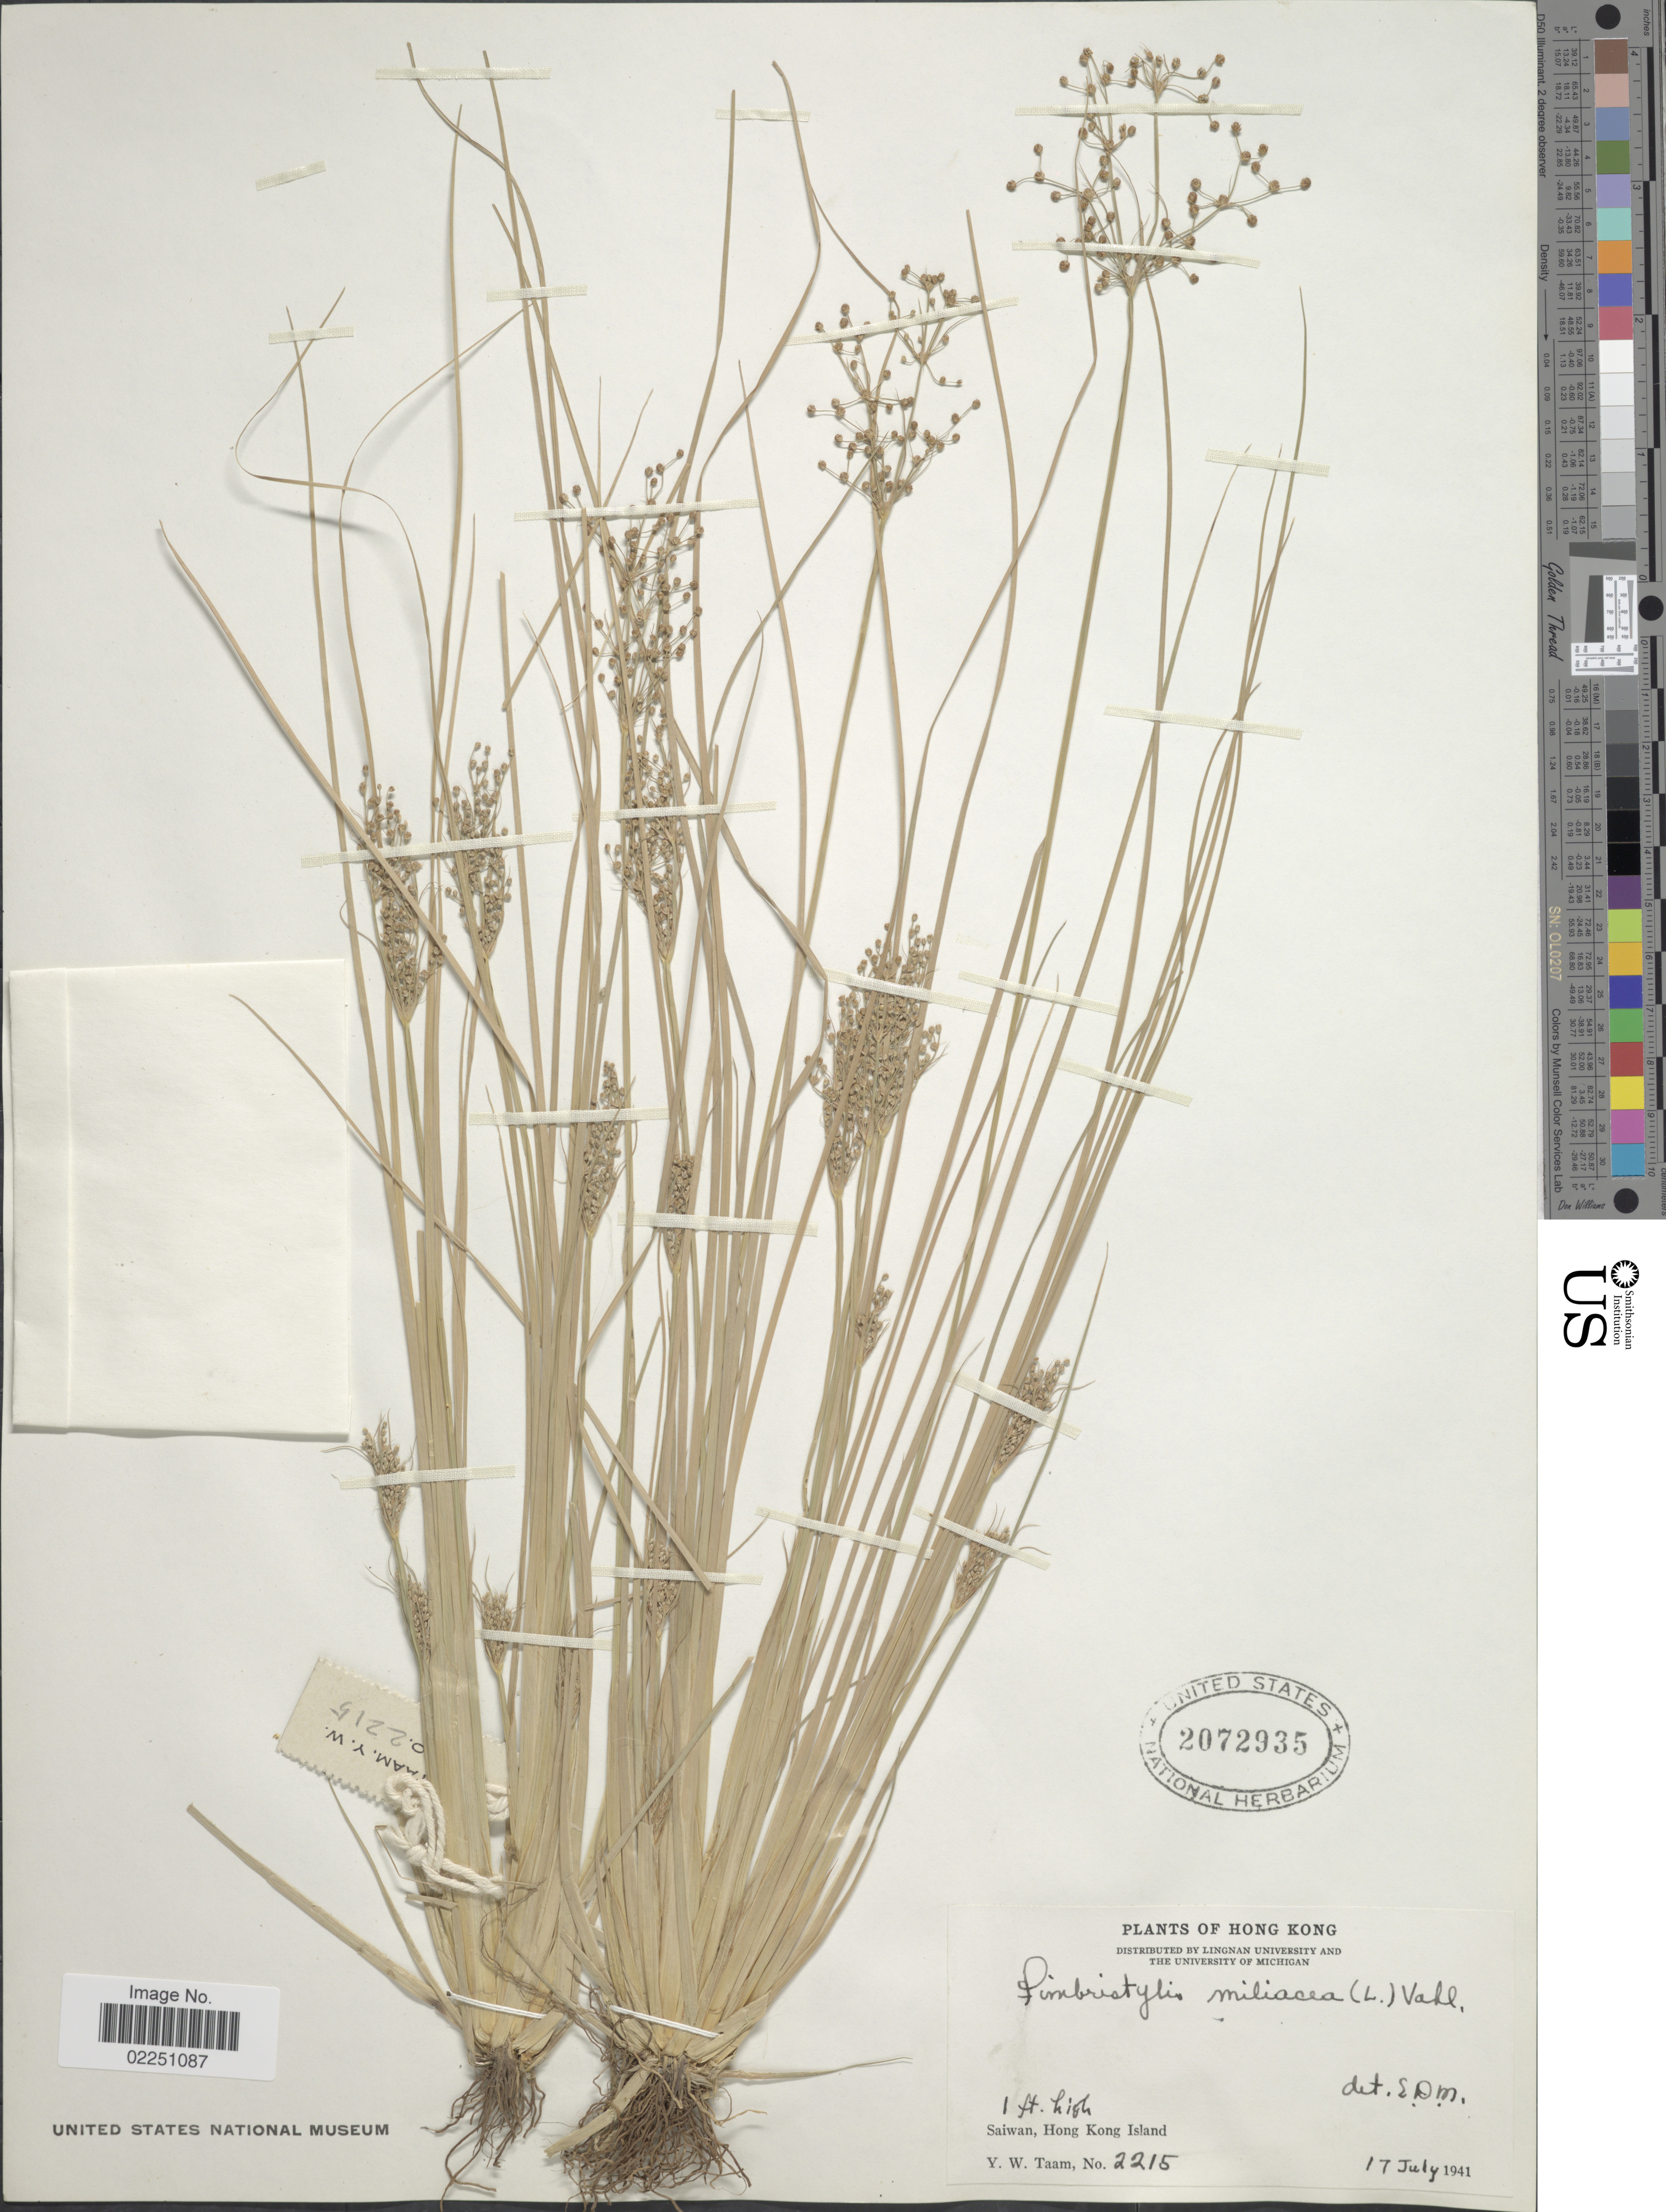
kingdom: Plantae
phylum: Tracheophyta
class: Liliopsida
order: Poales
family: Cyperaceae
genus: Fimbristylis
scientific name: Fimbristylis littoralis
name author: Gaudich.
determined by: Strong, M. T., (US), Smithsonian Institution - National Museum of Natural History (UNITED STATES)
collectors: Y. W. Taam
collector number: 2215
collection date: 1941-07-17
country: China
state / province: Hong Kong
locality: Saiwan, Hong Kong Island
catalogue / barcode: US 2072935